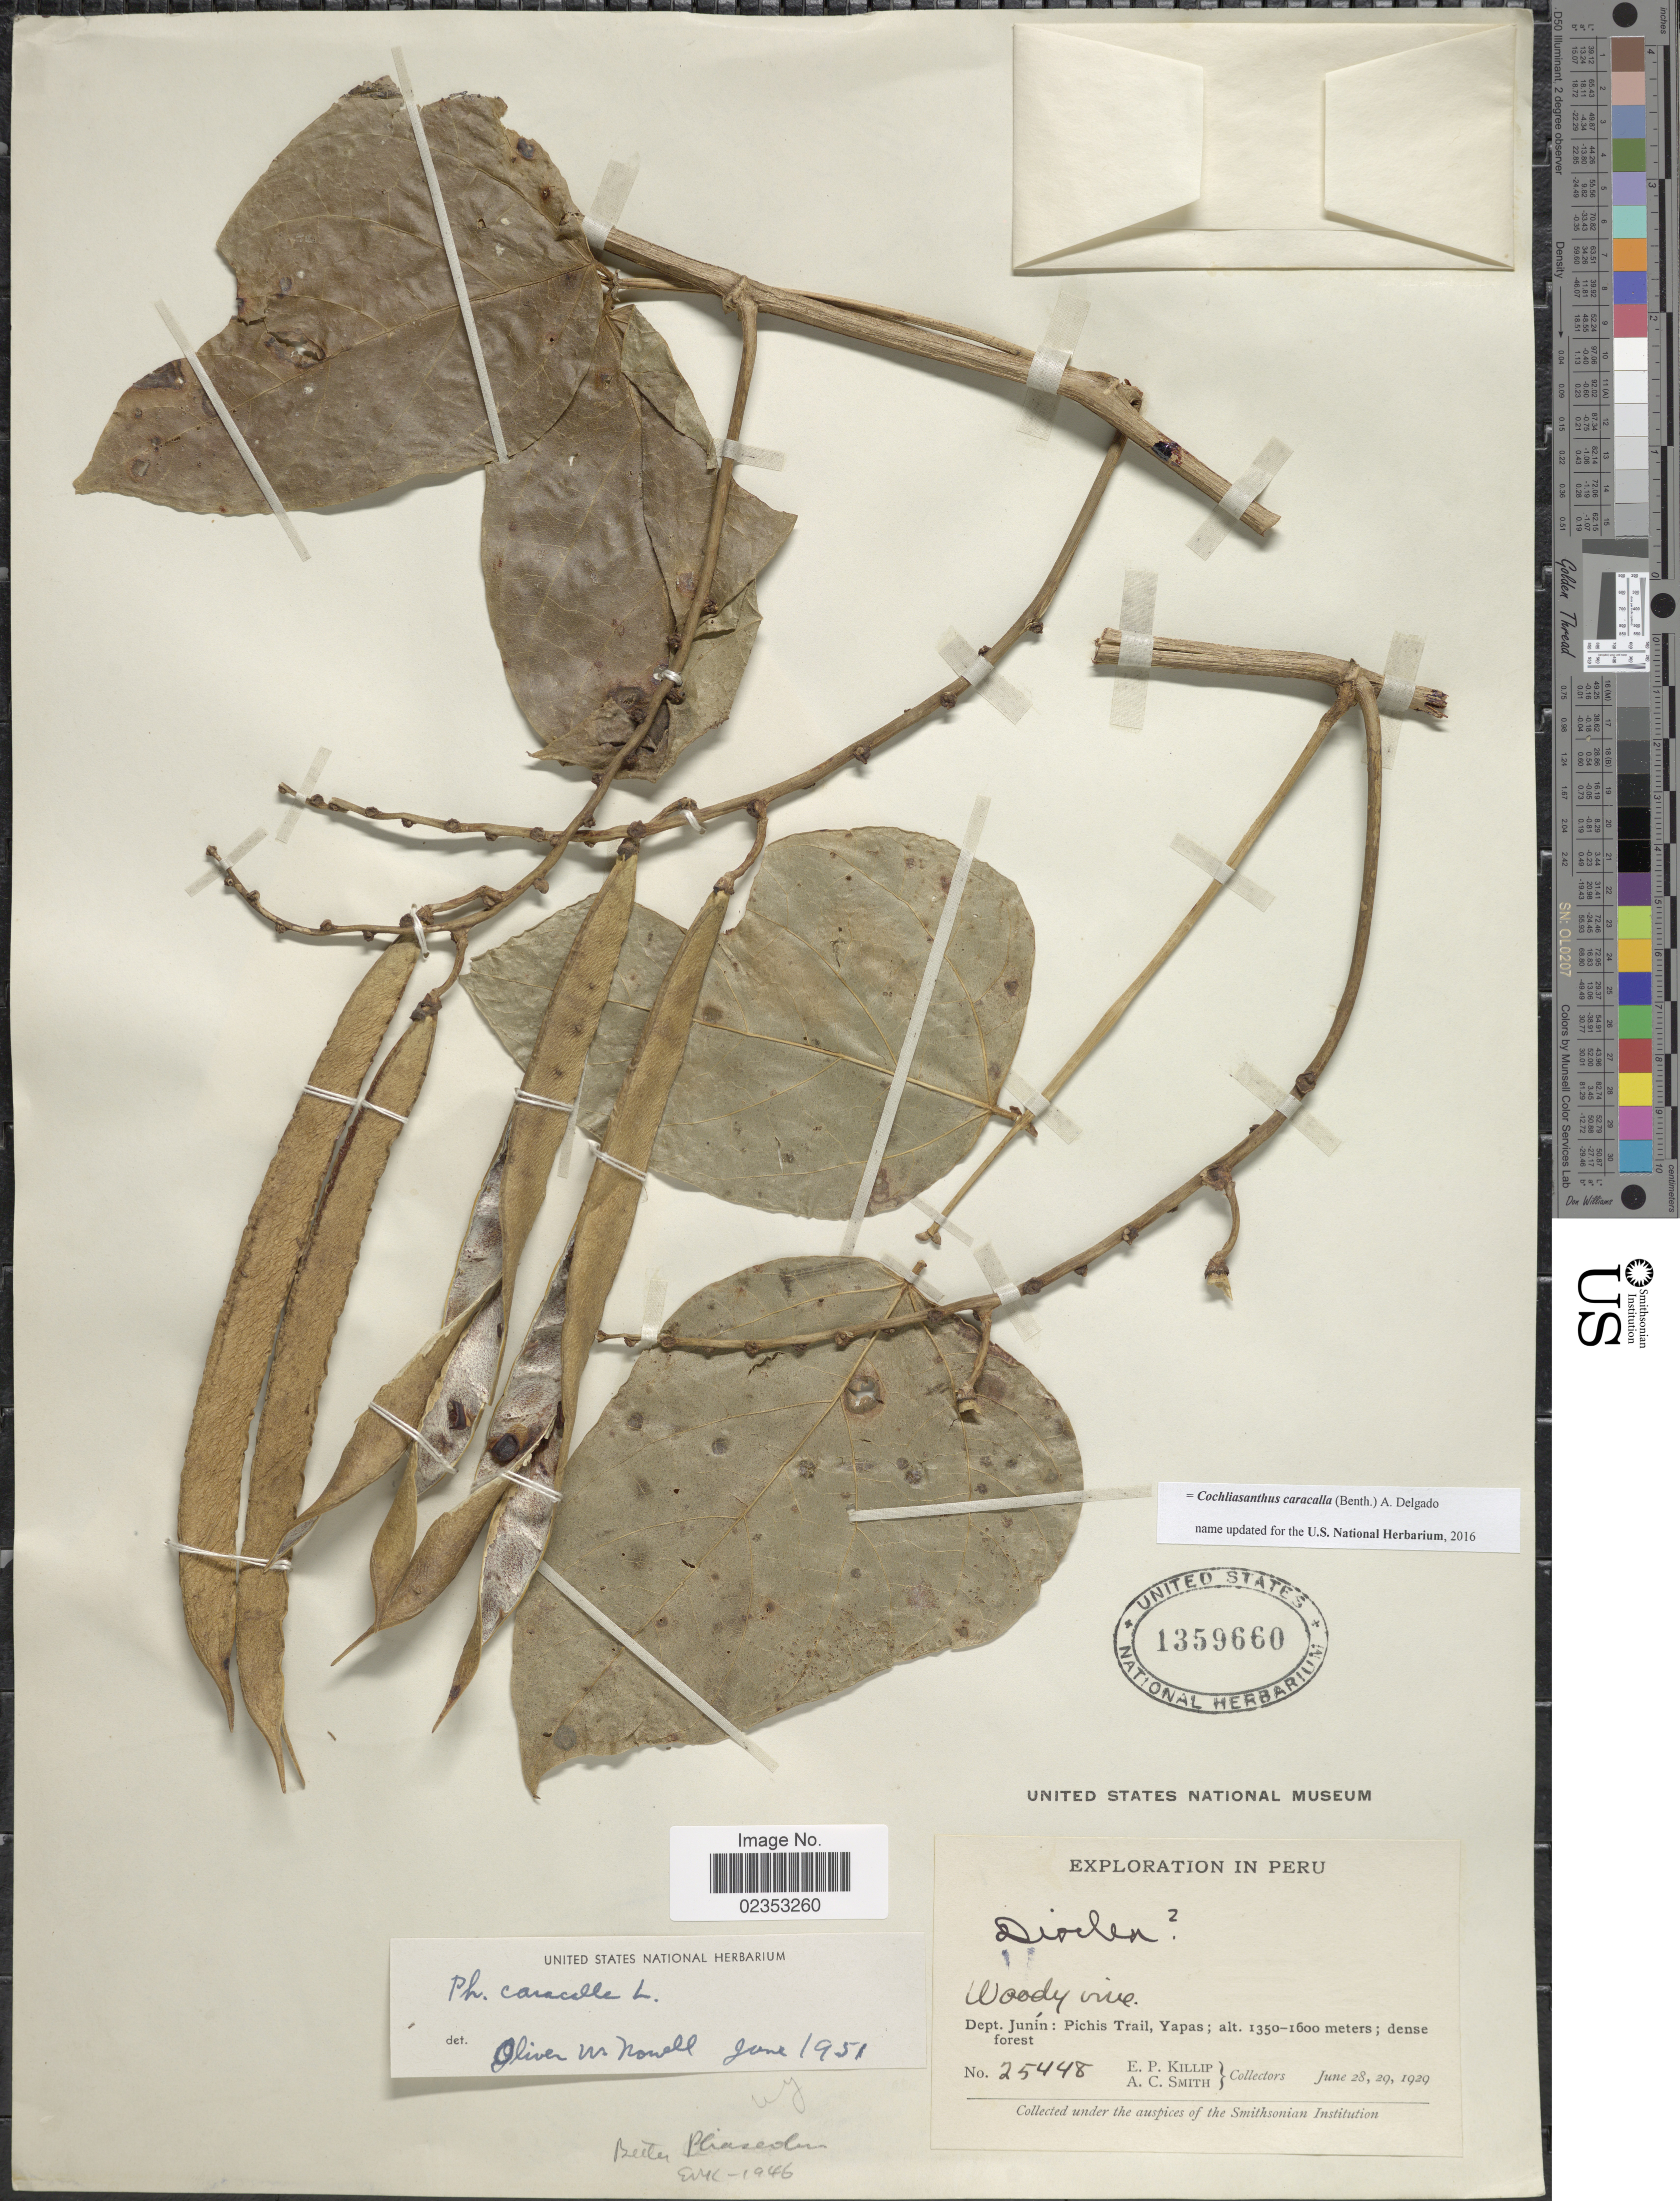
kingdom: Plantae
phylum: Tracheophyta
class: Magnoliopsida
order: Fabales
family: Fabaceae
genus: Cochliasanthus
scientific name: Cochliasanthus caracalla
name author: (L.) Trew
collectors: E. P. Killip & A. C. Smith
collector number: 25448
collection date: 1929-06-28/1929-06-29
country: Peru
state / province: Junín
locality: Pichis Trail, Yapas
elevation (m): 1350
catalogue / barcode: US 1359660